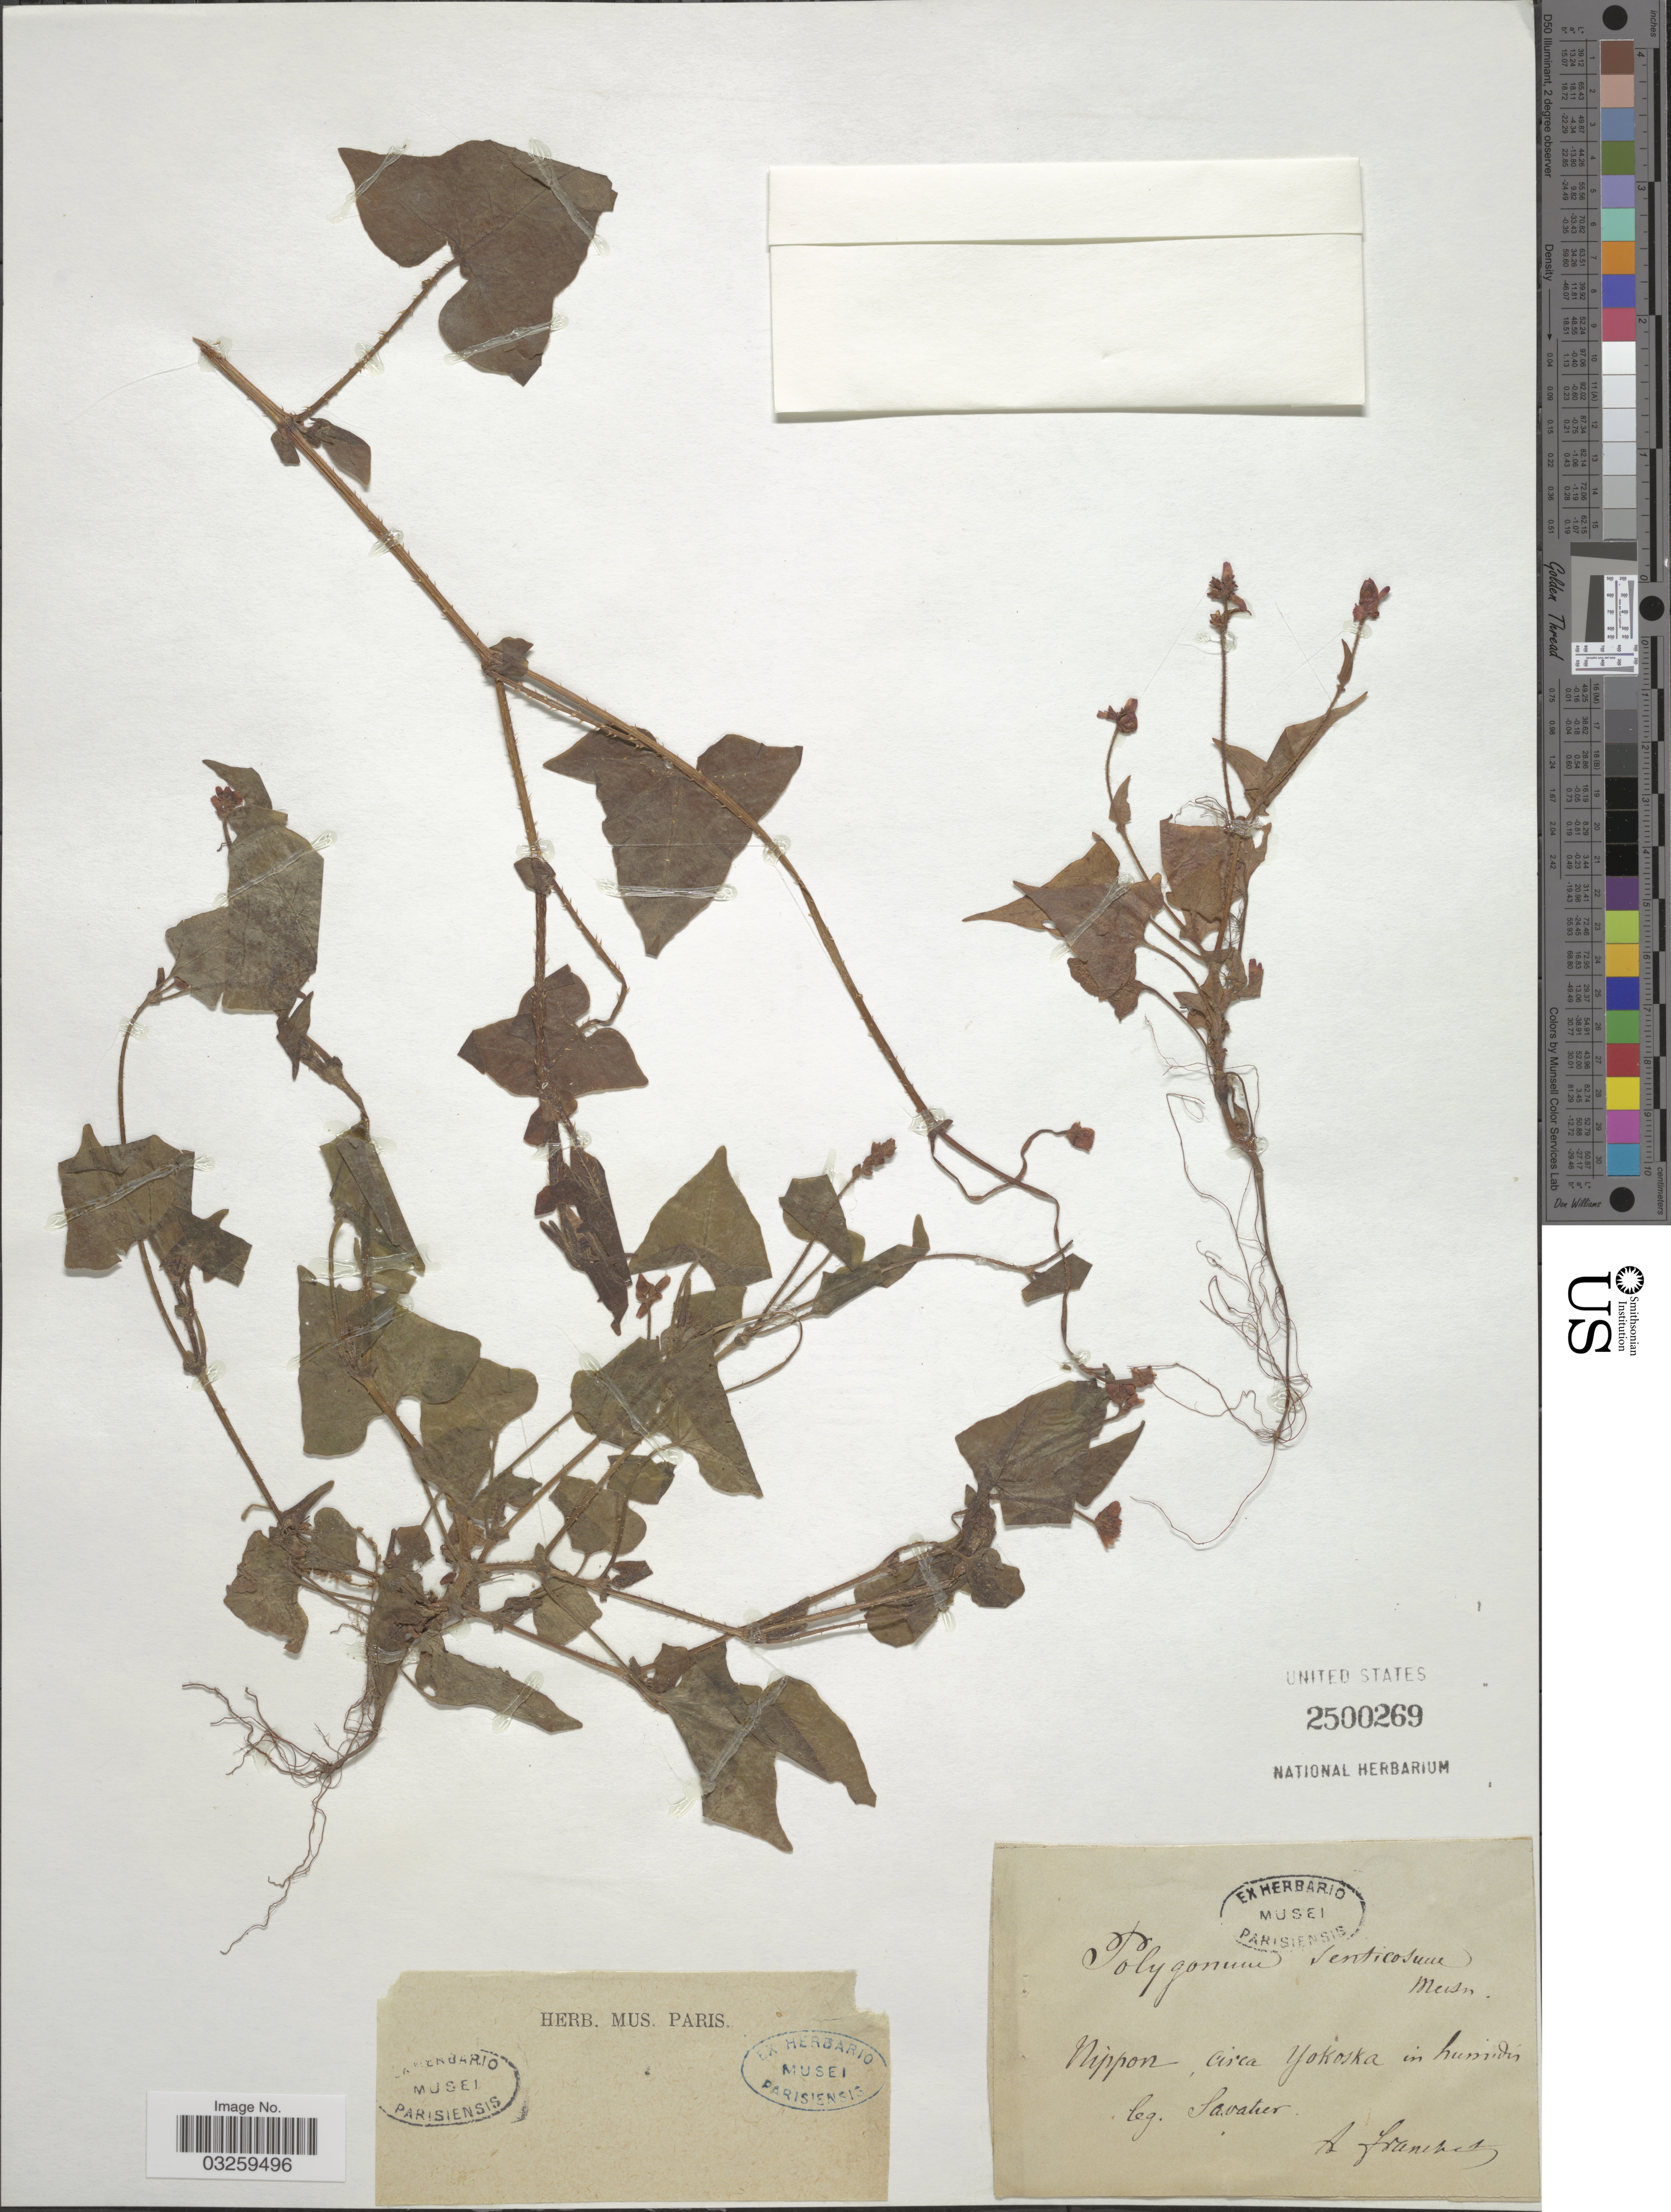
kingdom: Plantae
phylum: Tracheophyta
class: Magnoliopsida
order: Caryophyllales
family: Polygonaceae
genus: Polygonum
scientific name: Polygonum senticosum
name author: Franch. & Sav.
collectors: Savatier & A. R. Franchet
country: Japan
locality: Nippon, circa Yokoska in humidis.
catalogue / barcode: US 2500269